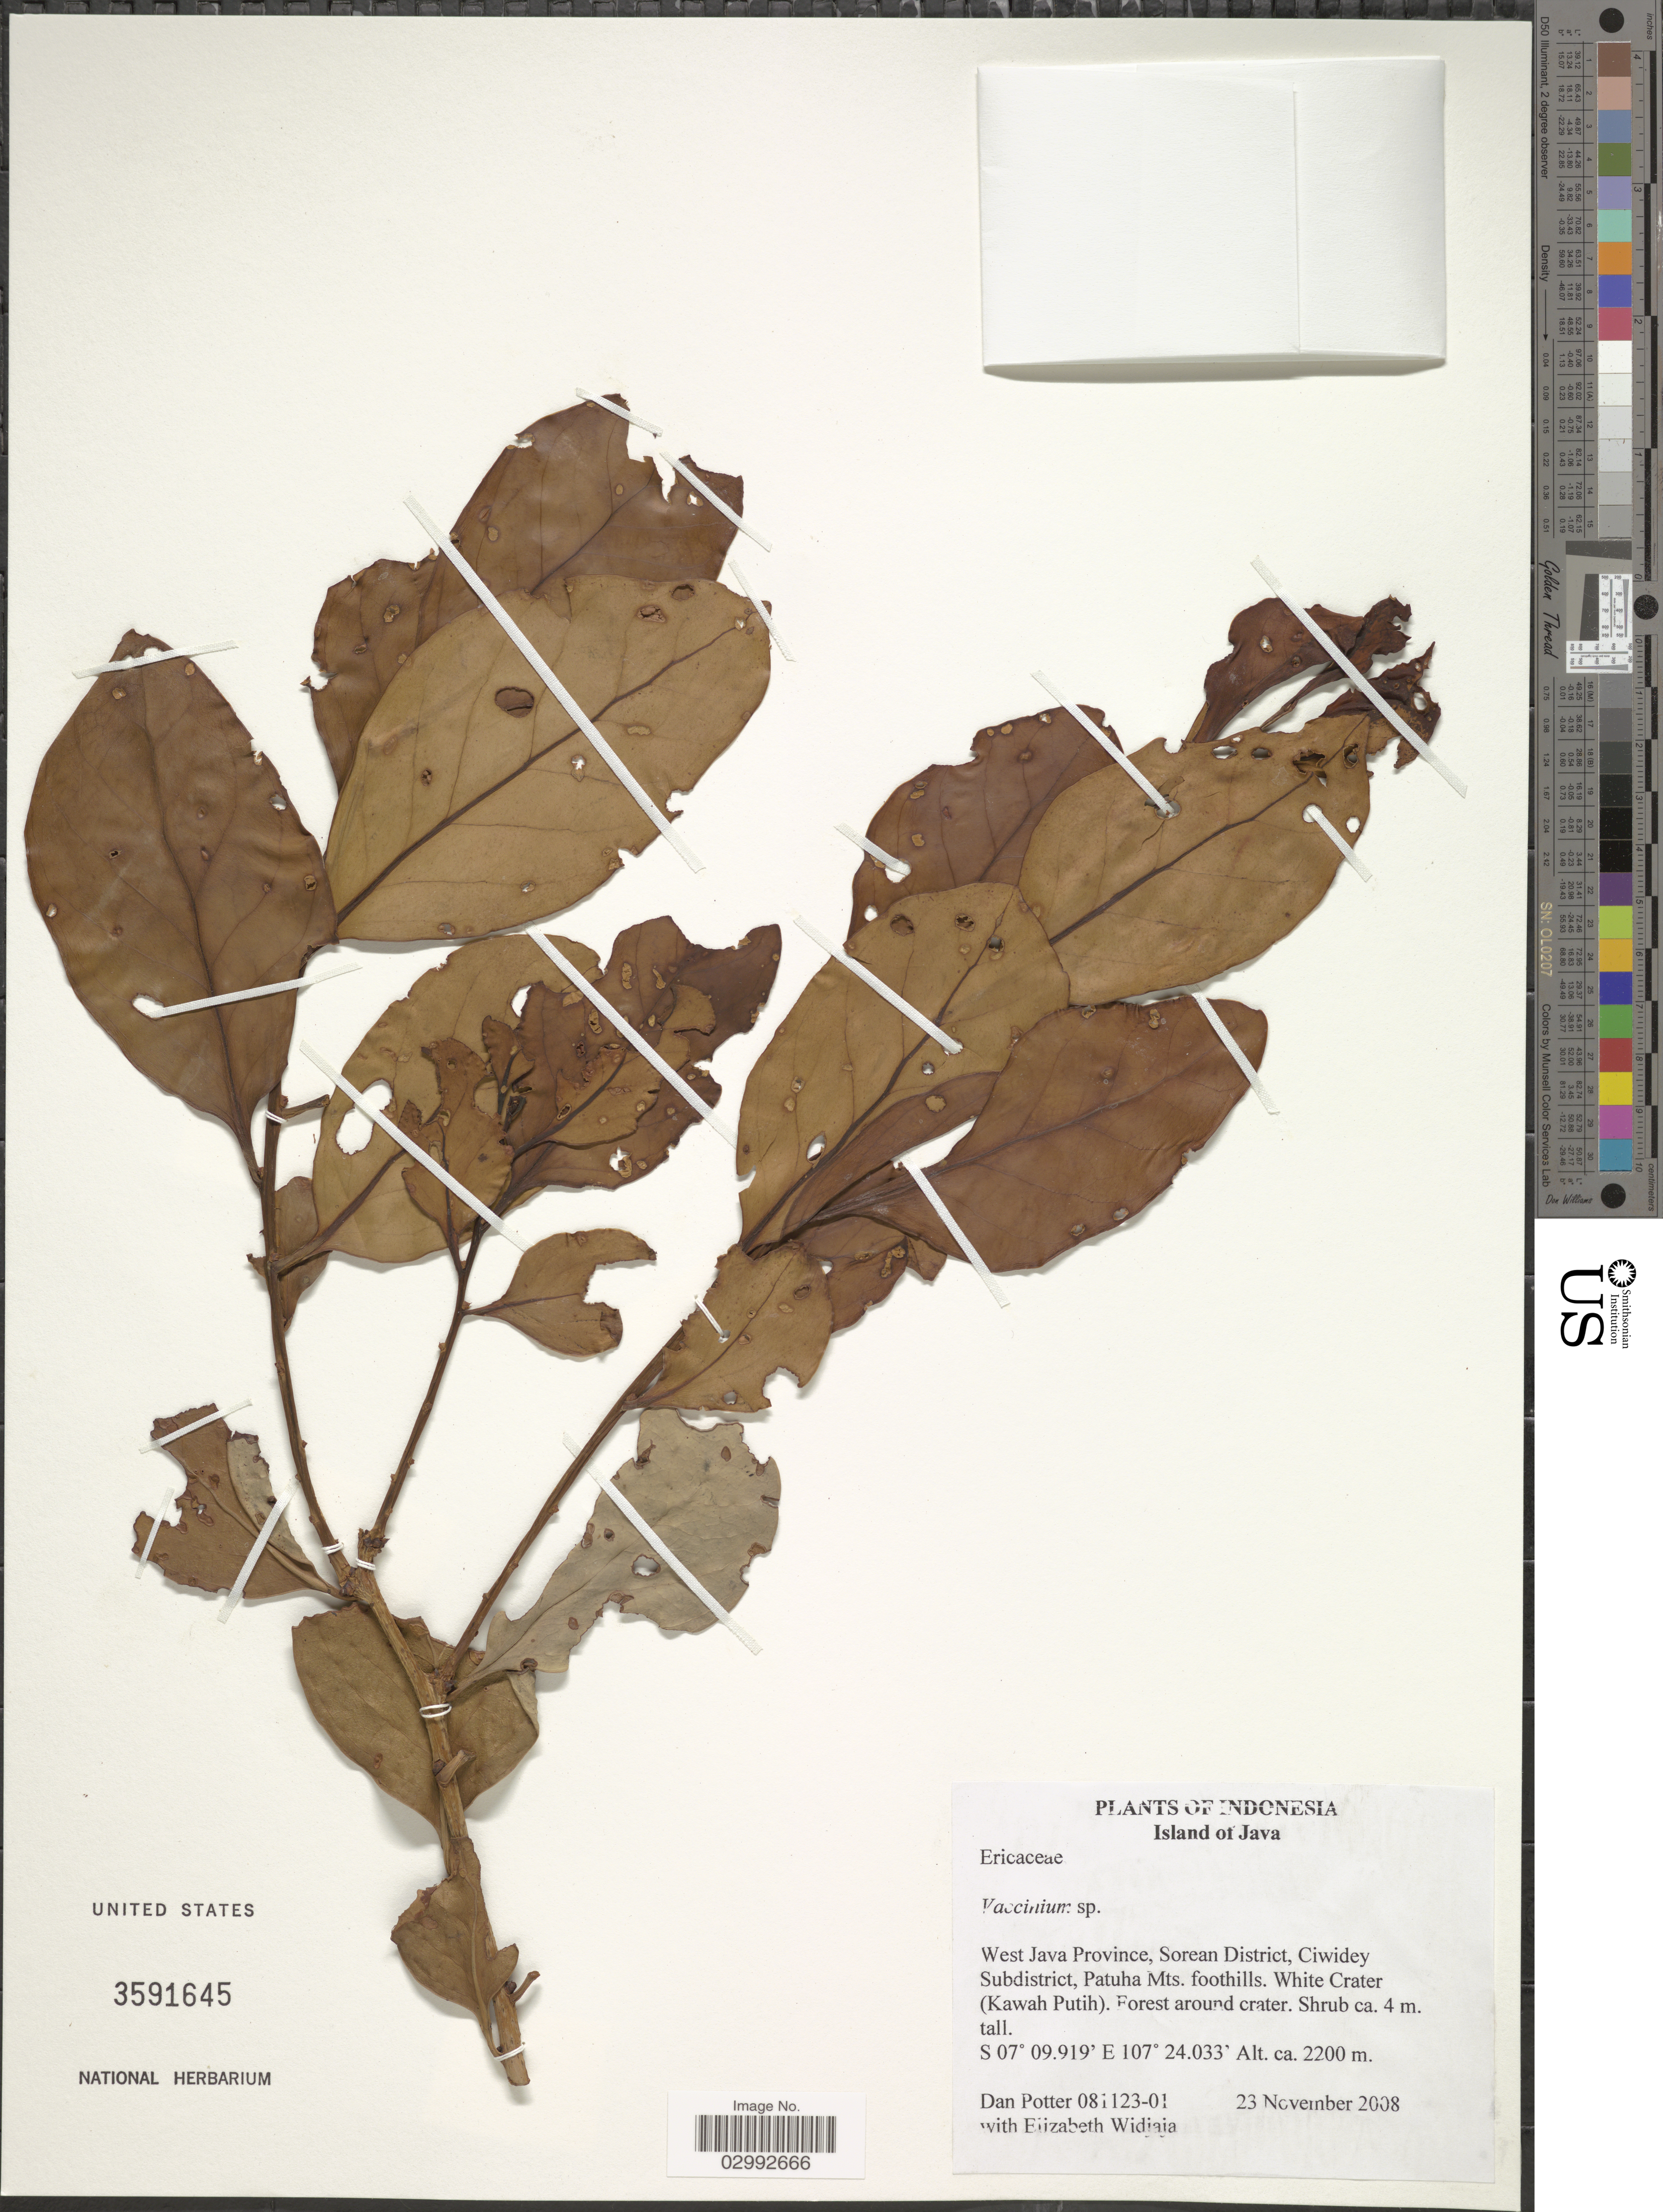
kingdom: Plantae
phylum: Tracheophyta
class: Magnoliopsida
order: Ericales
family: Ericaceae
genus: Vaccinium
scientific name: Vaccinium sp.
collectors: D. Potter & E. A. Widjaja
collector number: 081123-01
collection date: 2008-11-23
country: Indonesia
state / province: Java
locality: Island of Java, West Java Province, Sorean District, Ciwidey Subdistrict, Patuha Mts., Foothills, White Crater (Kawah Putih).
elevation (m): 2200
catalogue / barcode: US 3591645